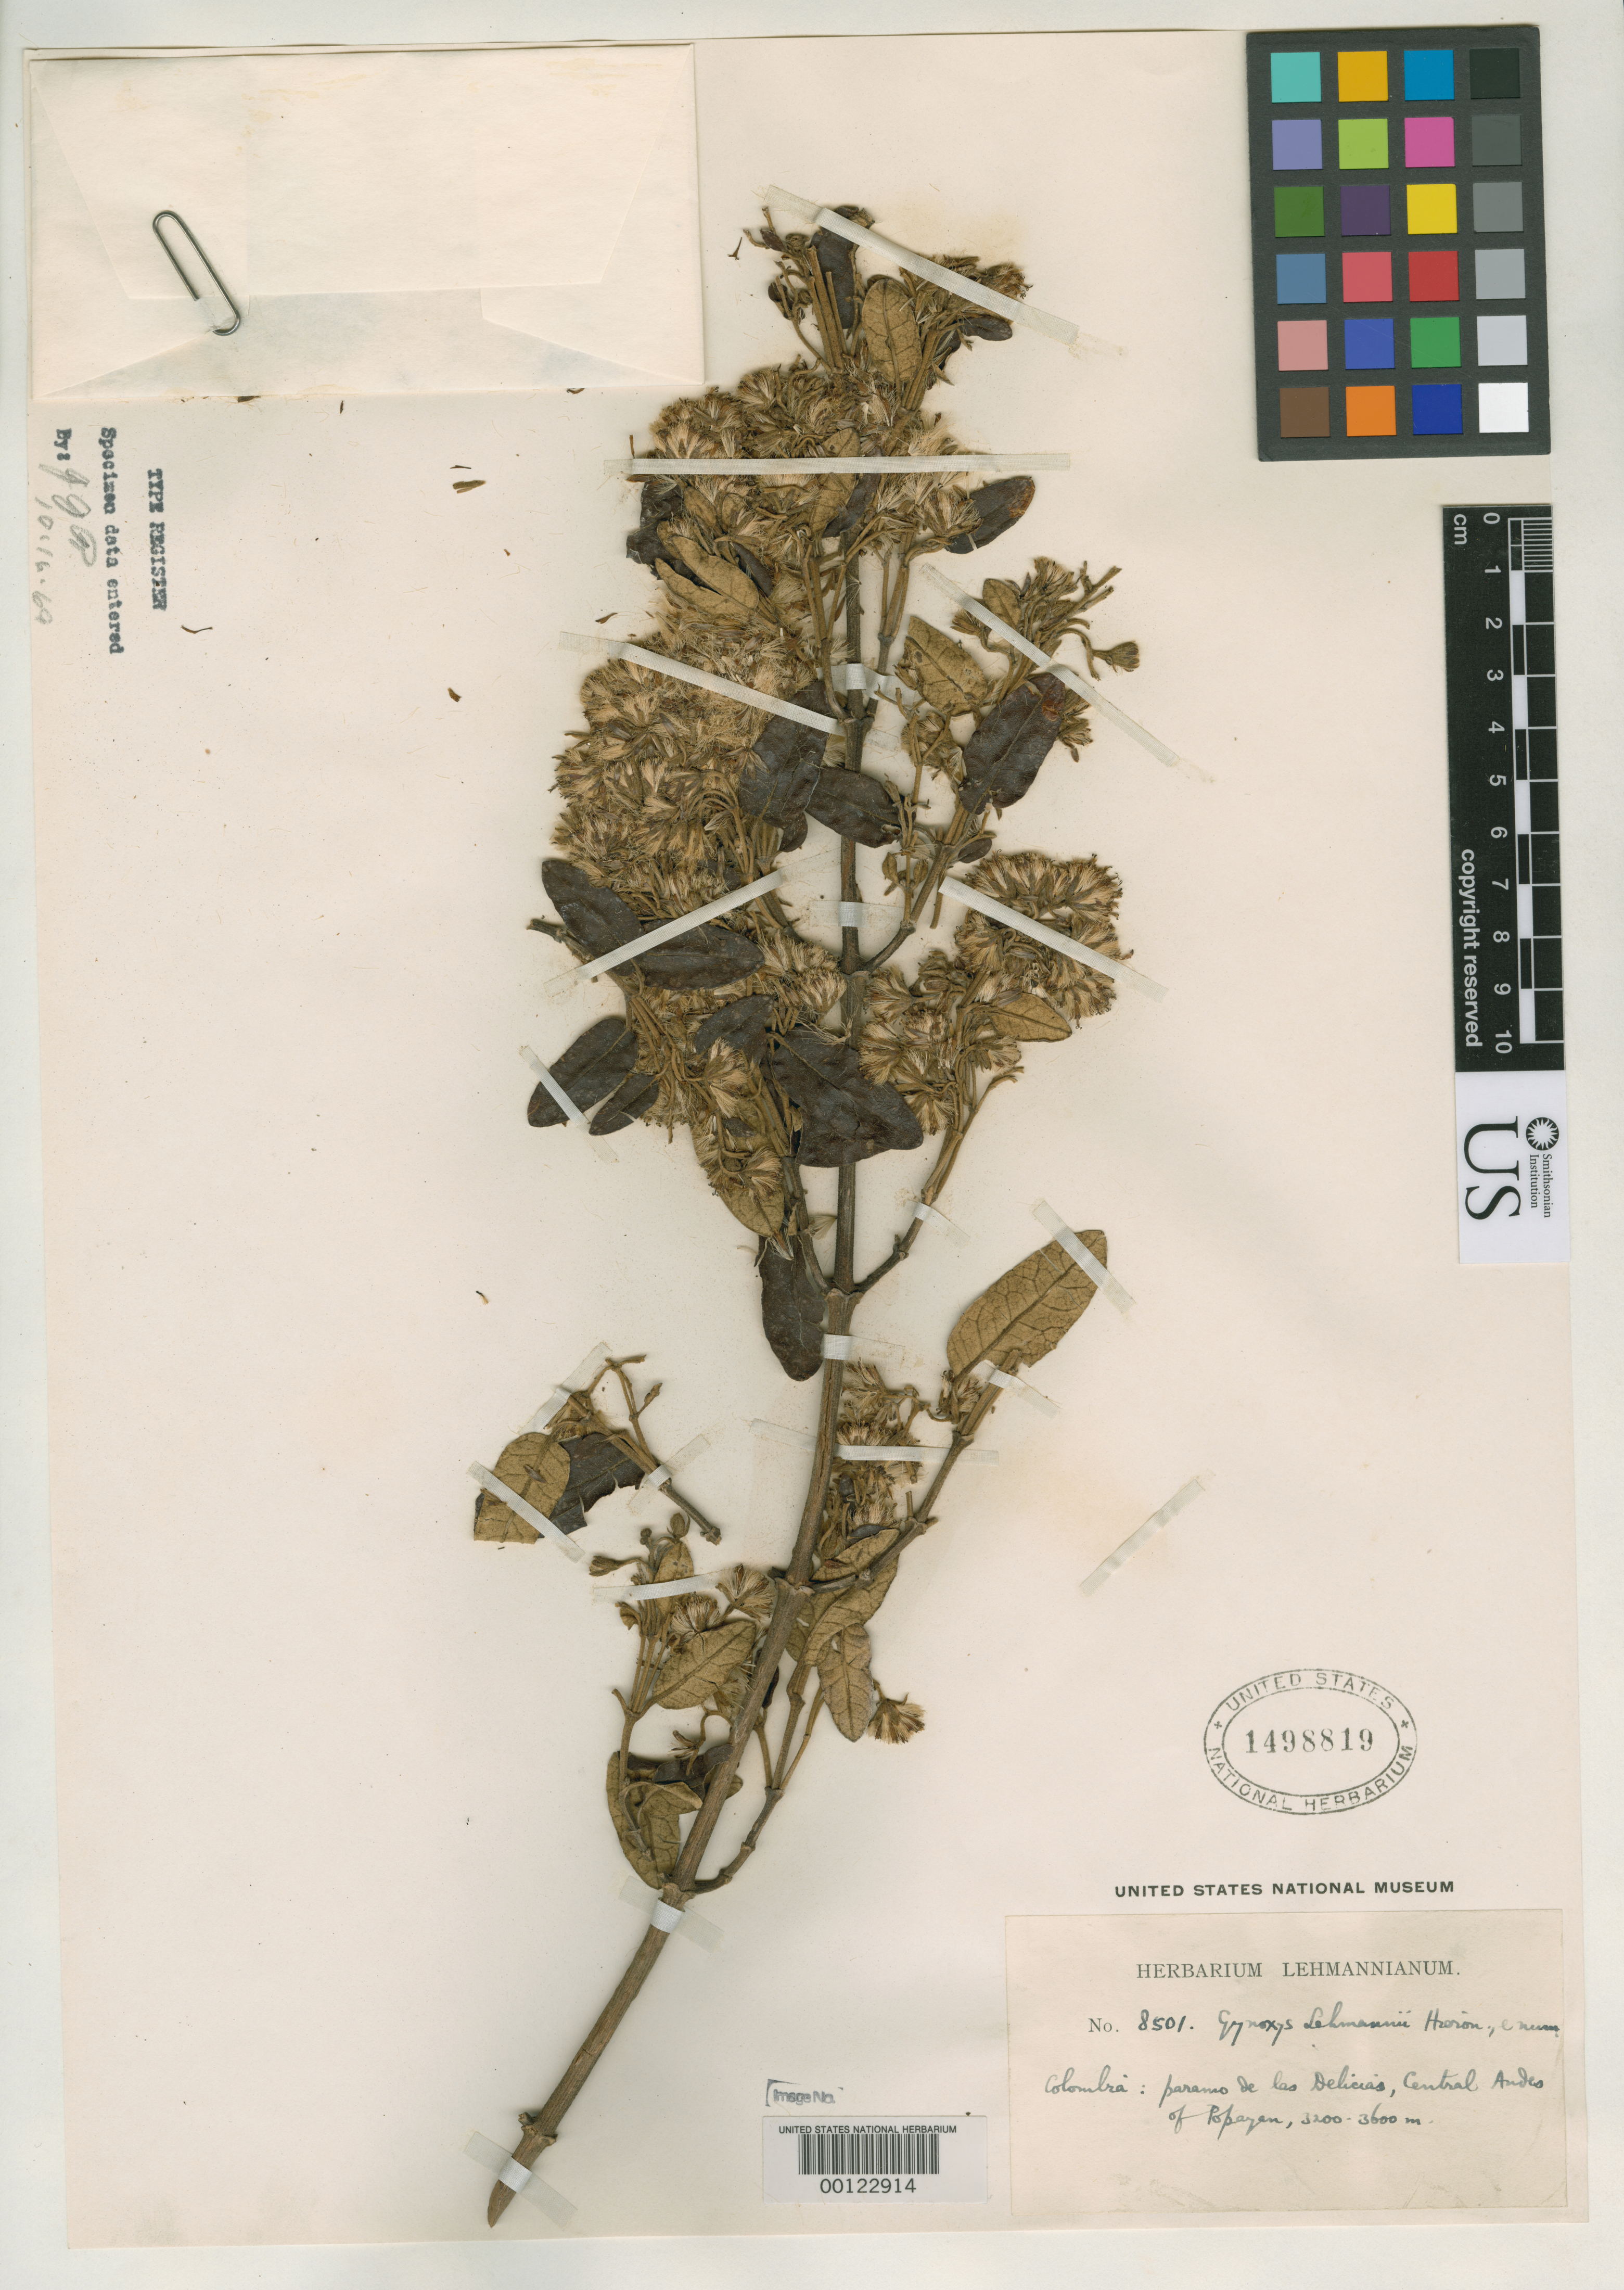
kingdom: Plantae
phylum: Tracheophyta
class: Magnoliopsida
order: Asterales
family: Asteraceae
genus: Gynoxys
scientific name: Gynoxys lehmannii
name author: Hieron.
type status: Isotype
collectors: F. C. Lehmann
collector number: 8501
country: Colombia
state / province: Cauca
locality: Paramo de las Delicias, Central Andes of Popayan.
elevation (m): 3200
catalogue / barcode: US 1498819